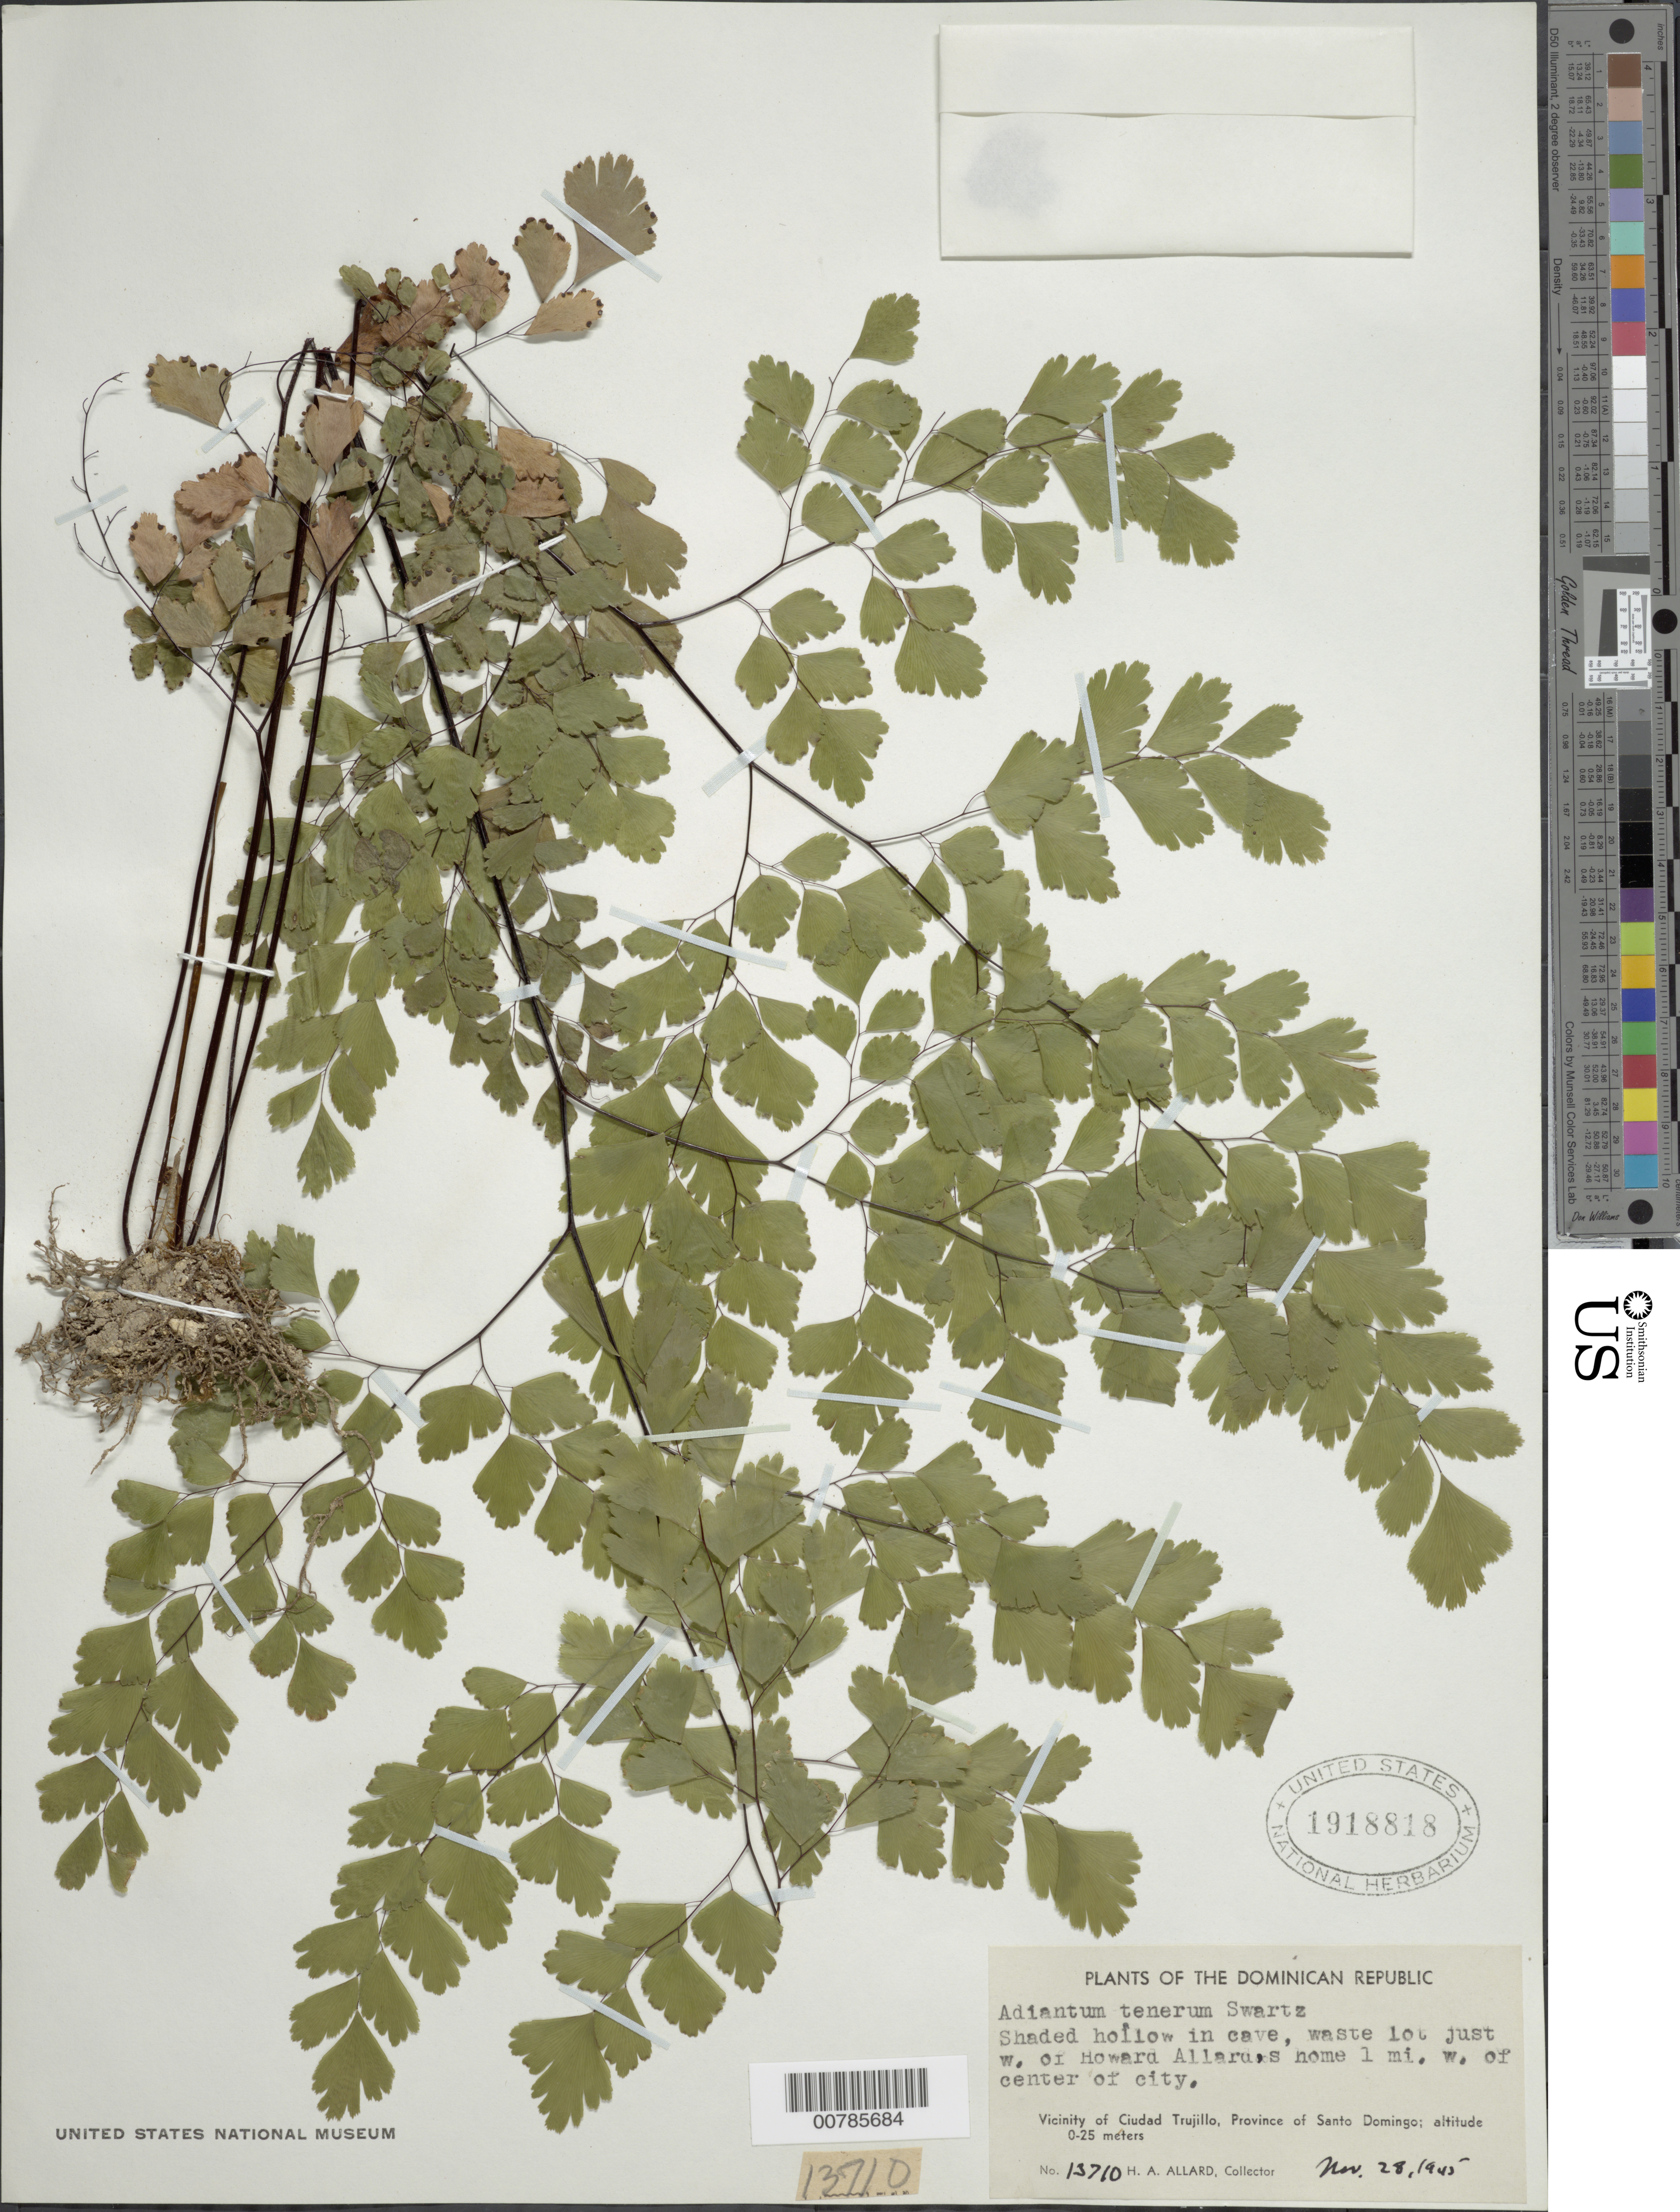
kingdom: Plantae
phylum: Tracheophyta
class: Polypodiopsida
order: Polypodiales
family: Pteridaceae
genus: Adiantum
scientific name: Adiantum tenerum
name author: Sw.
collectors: H. A. Allard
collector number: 13710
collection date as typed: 28 Nov 1945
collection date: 1945-11-28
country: Dominican Republic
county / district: Prov. Santo Domingo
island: Hispaniola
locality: Ciudad Trujillo, vicinity; W of Howar Allard's home, 1 mile W of center of city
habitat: Shaded hollow in cave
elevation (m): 0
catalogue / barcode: US 1918818